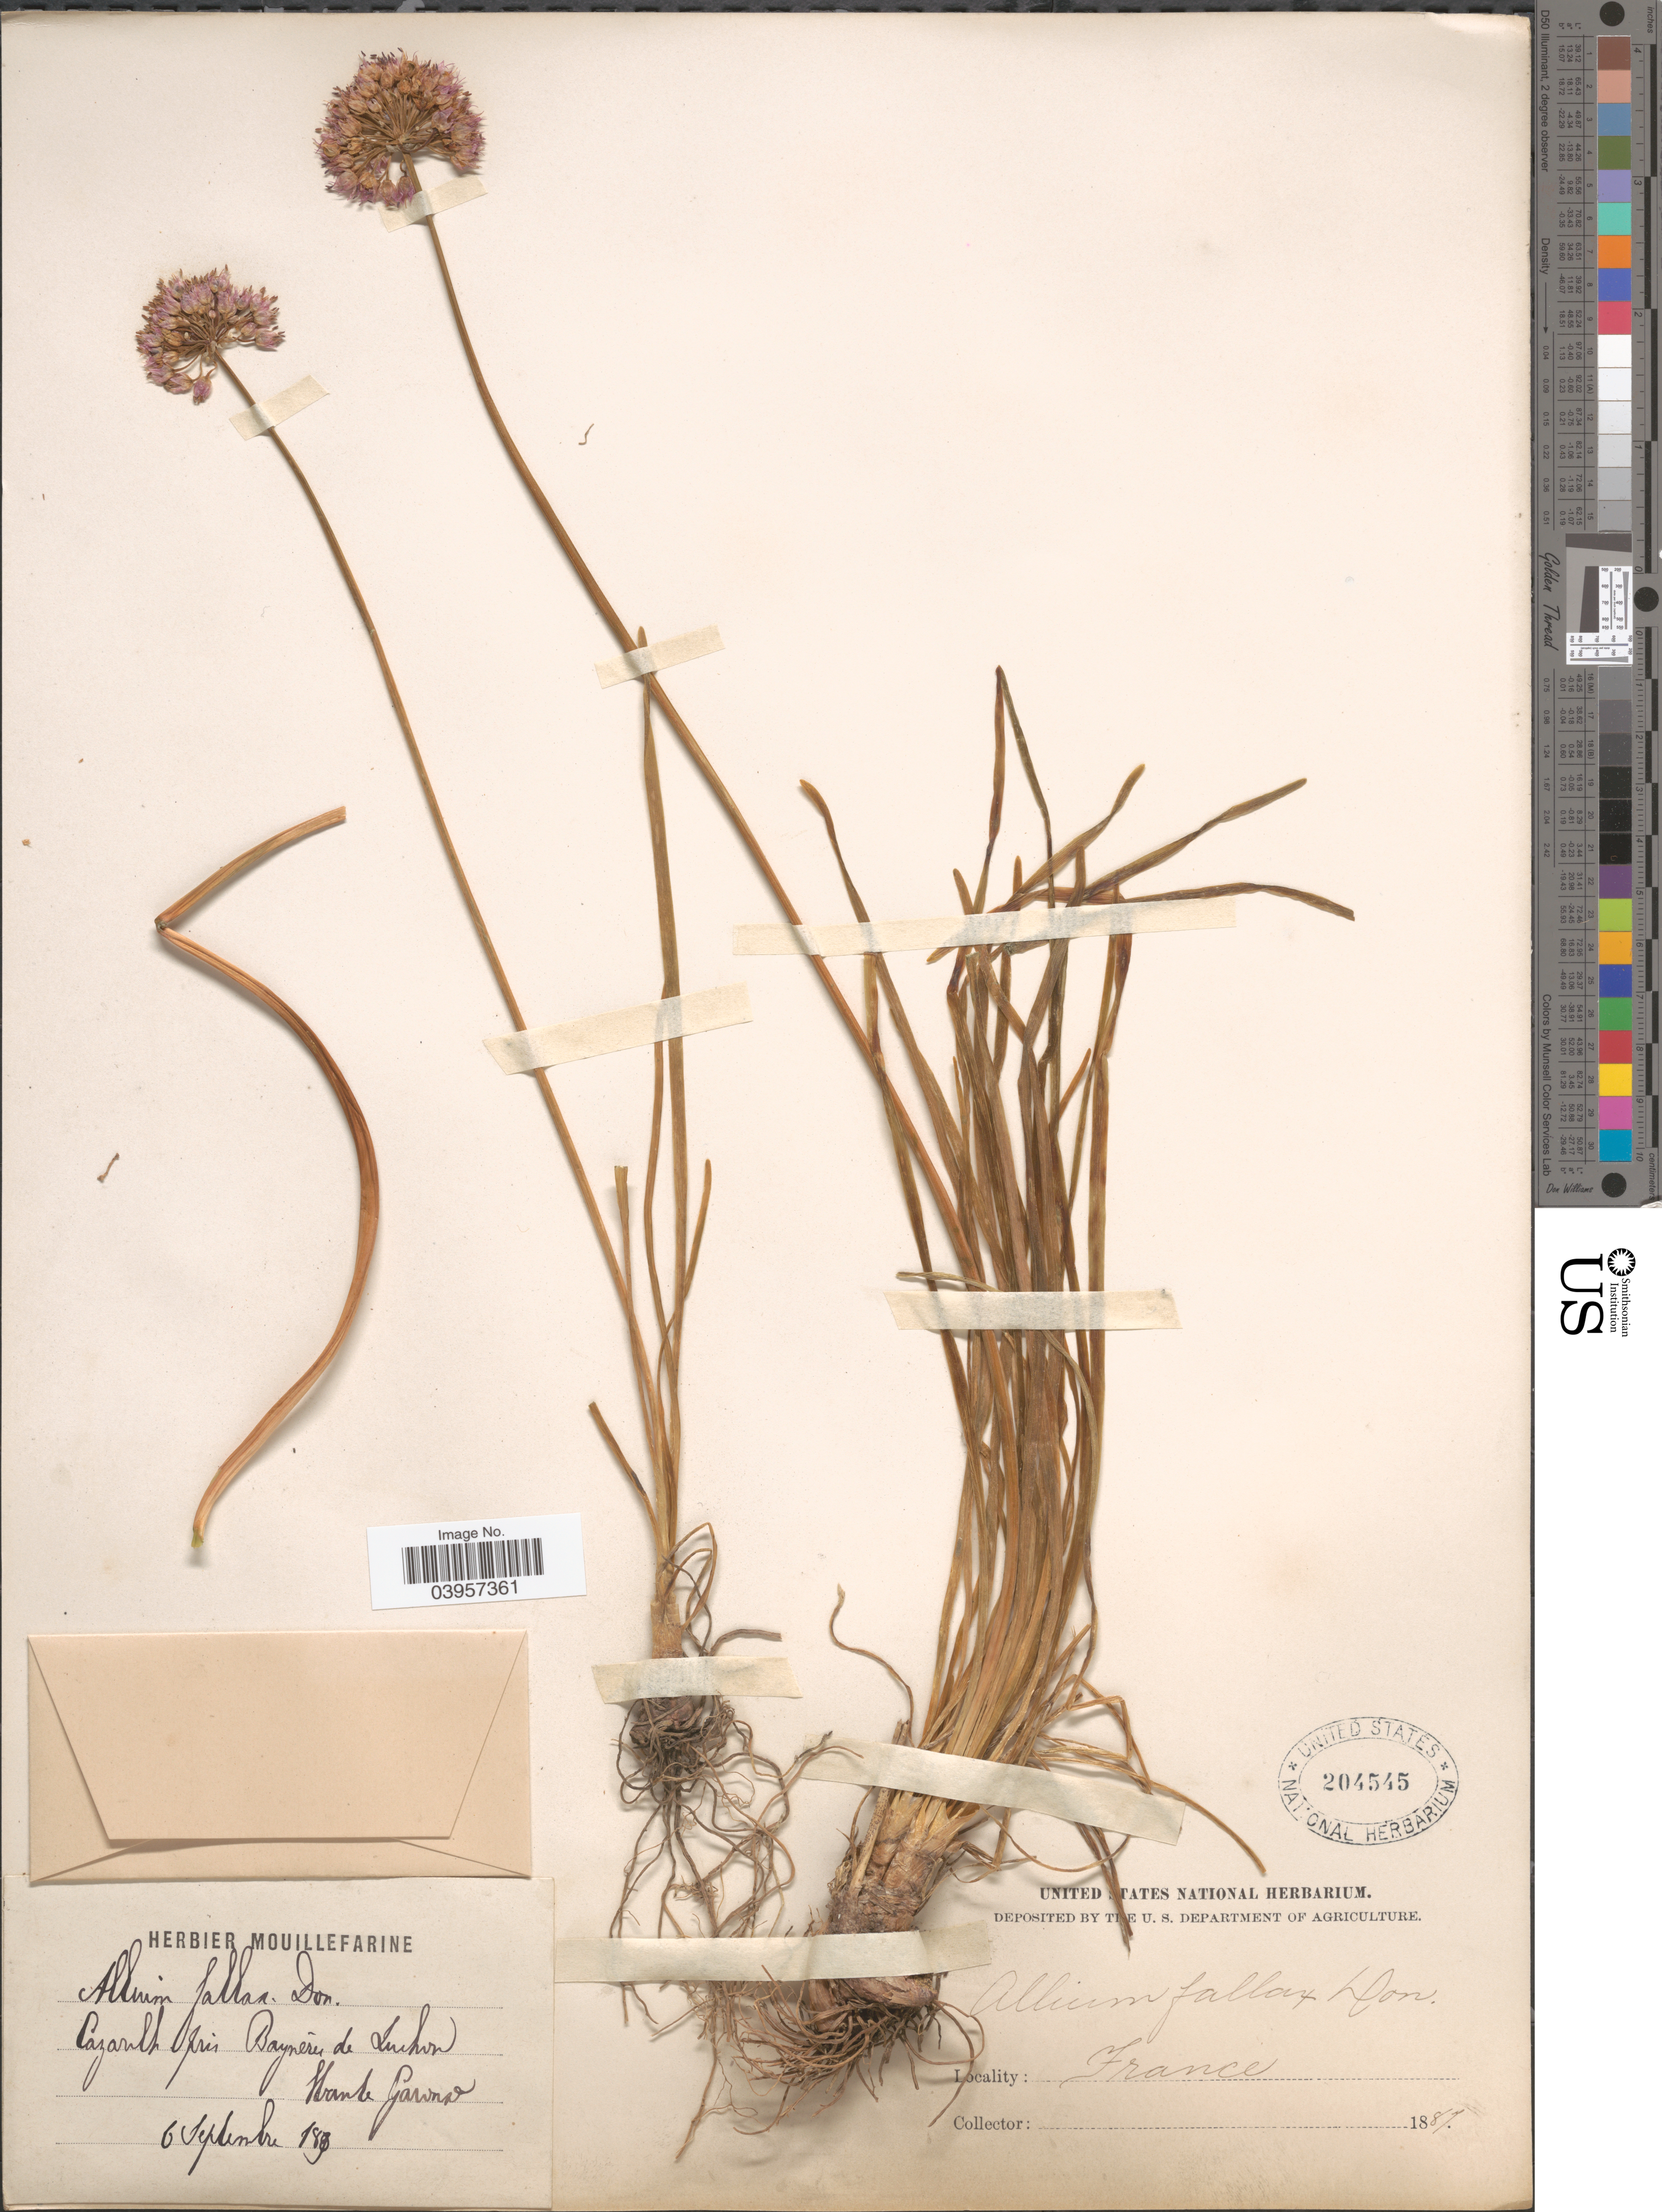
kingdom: Plantae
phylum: Tracheophyta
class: Liliopsida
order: Asparagales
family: Amaryllidaceae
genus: Allium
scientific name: Allium senescens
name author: L.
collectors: ex herb. Mouillefarine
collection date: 1887-09-06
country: France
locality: Cazarilh pres Bayneres de Luchon. Haute Garonne.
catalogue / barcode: US 204545